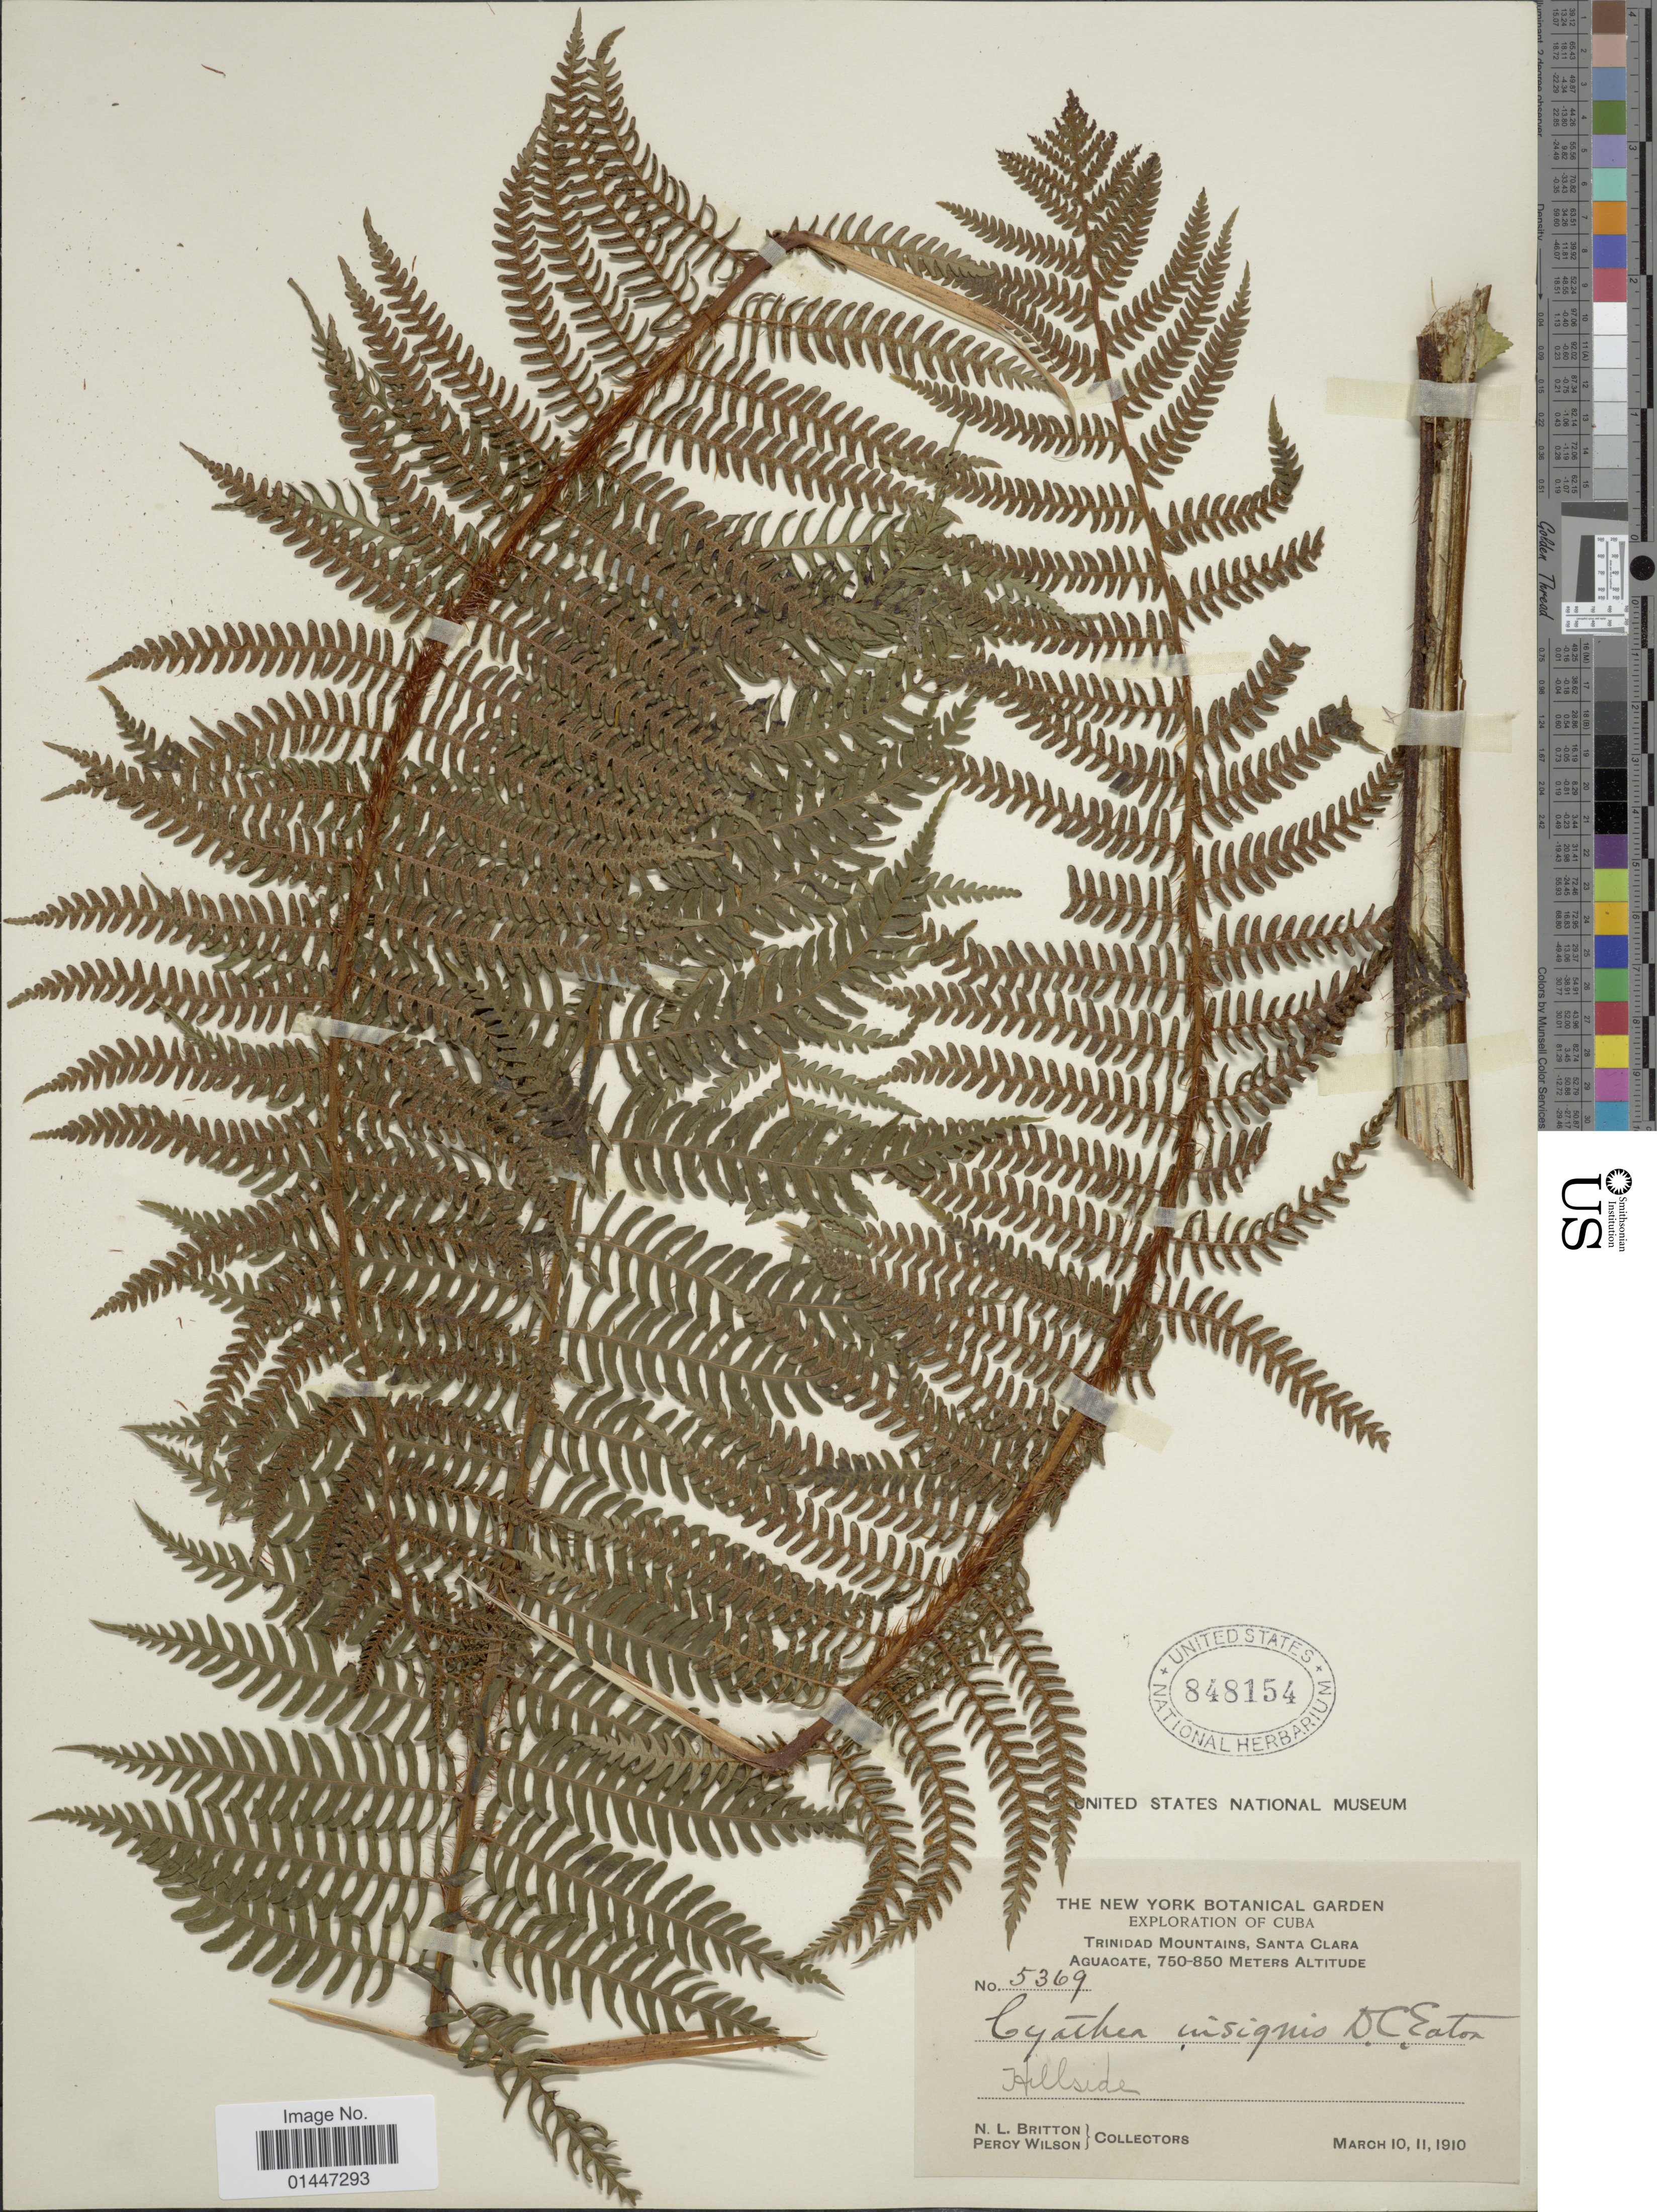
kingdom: Plantae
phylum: Tracheophyta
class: Polypodiopsida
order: Cyatheales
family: Cyatheaceae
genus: Sphaeropteris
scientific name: Sphaeropteris insignis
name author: (Eaton) R.M. Tryon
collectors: N. Britton & P. Wilson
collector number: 5369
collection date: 1910-03-10/1910-03-11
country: Cuba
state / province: Las Villas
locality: Trinidad Mountains, Santa Clara, Aguacate. Hillside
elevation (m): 750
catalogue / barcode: US 848154